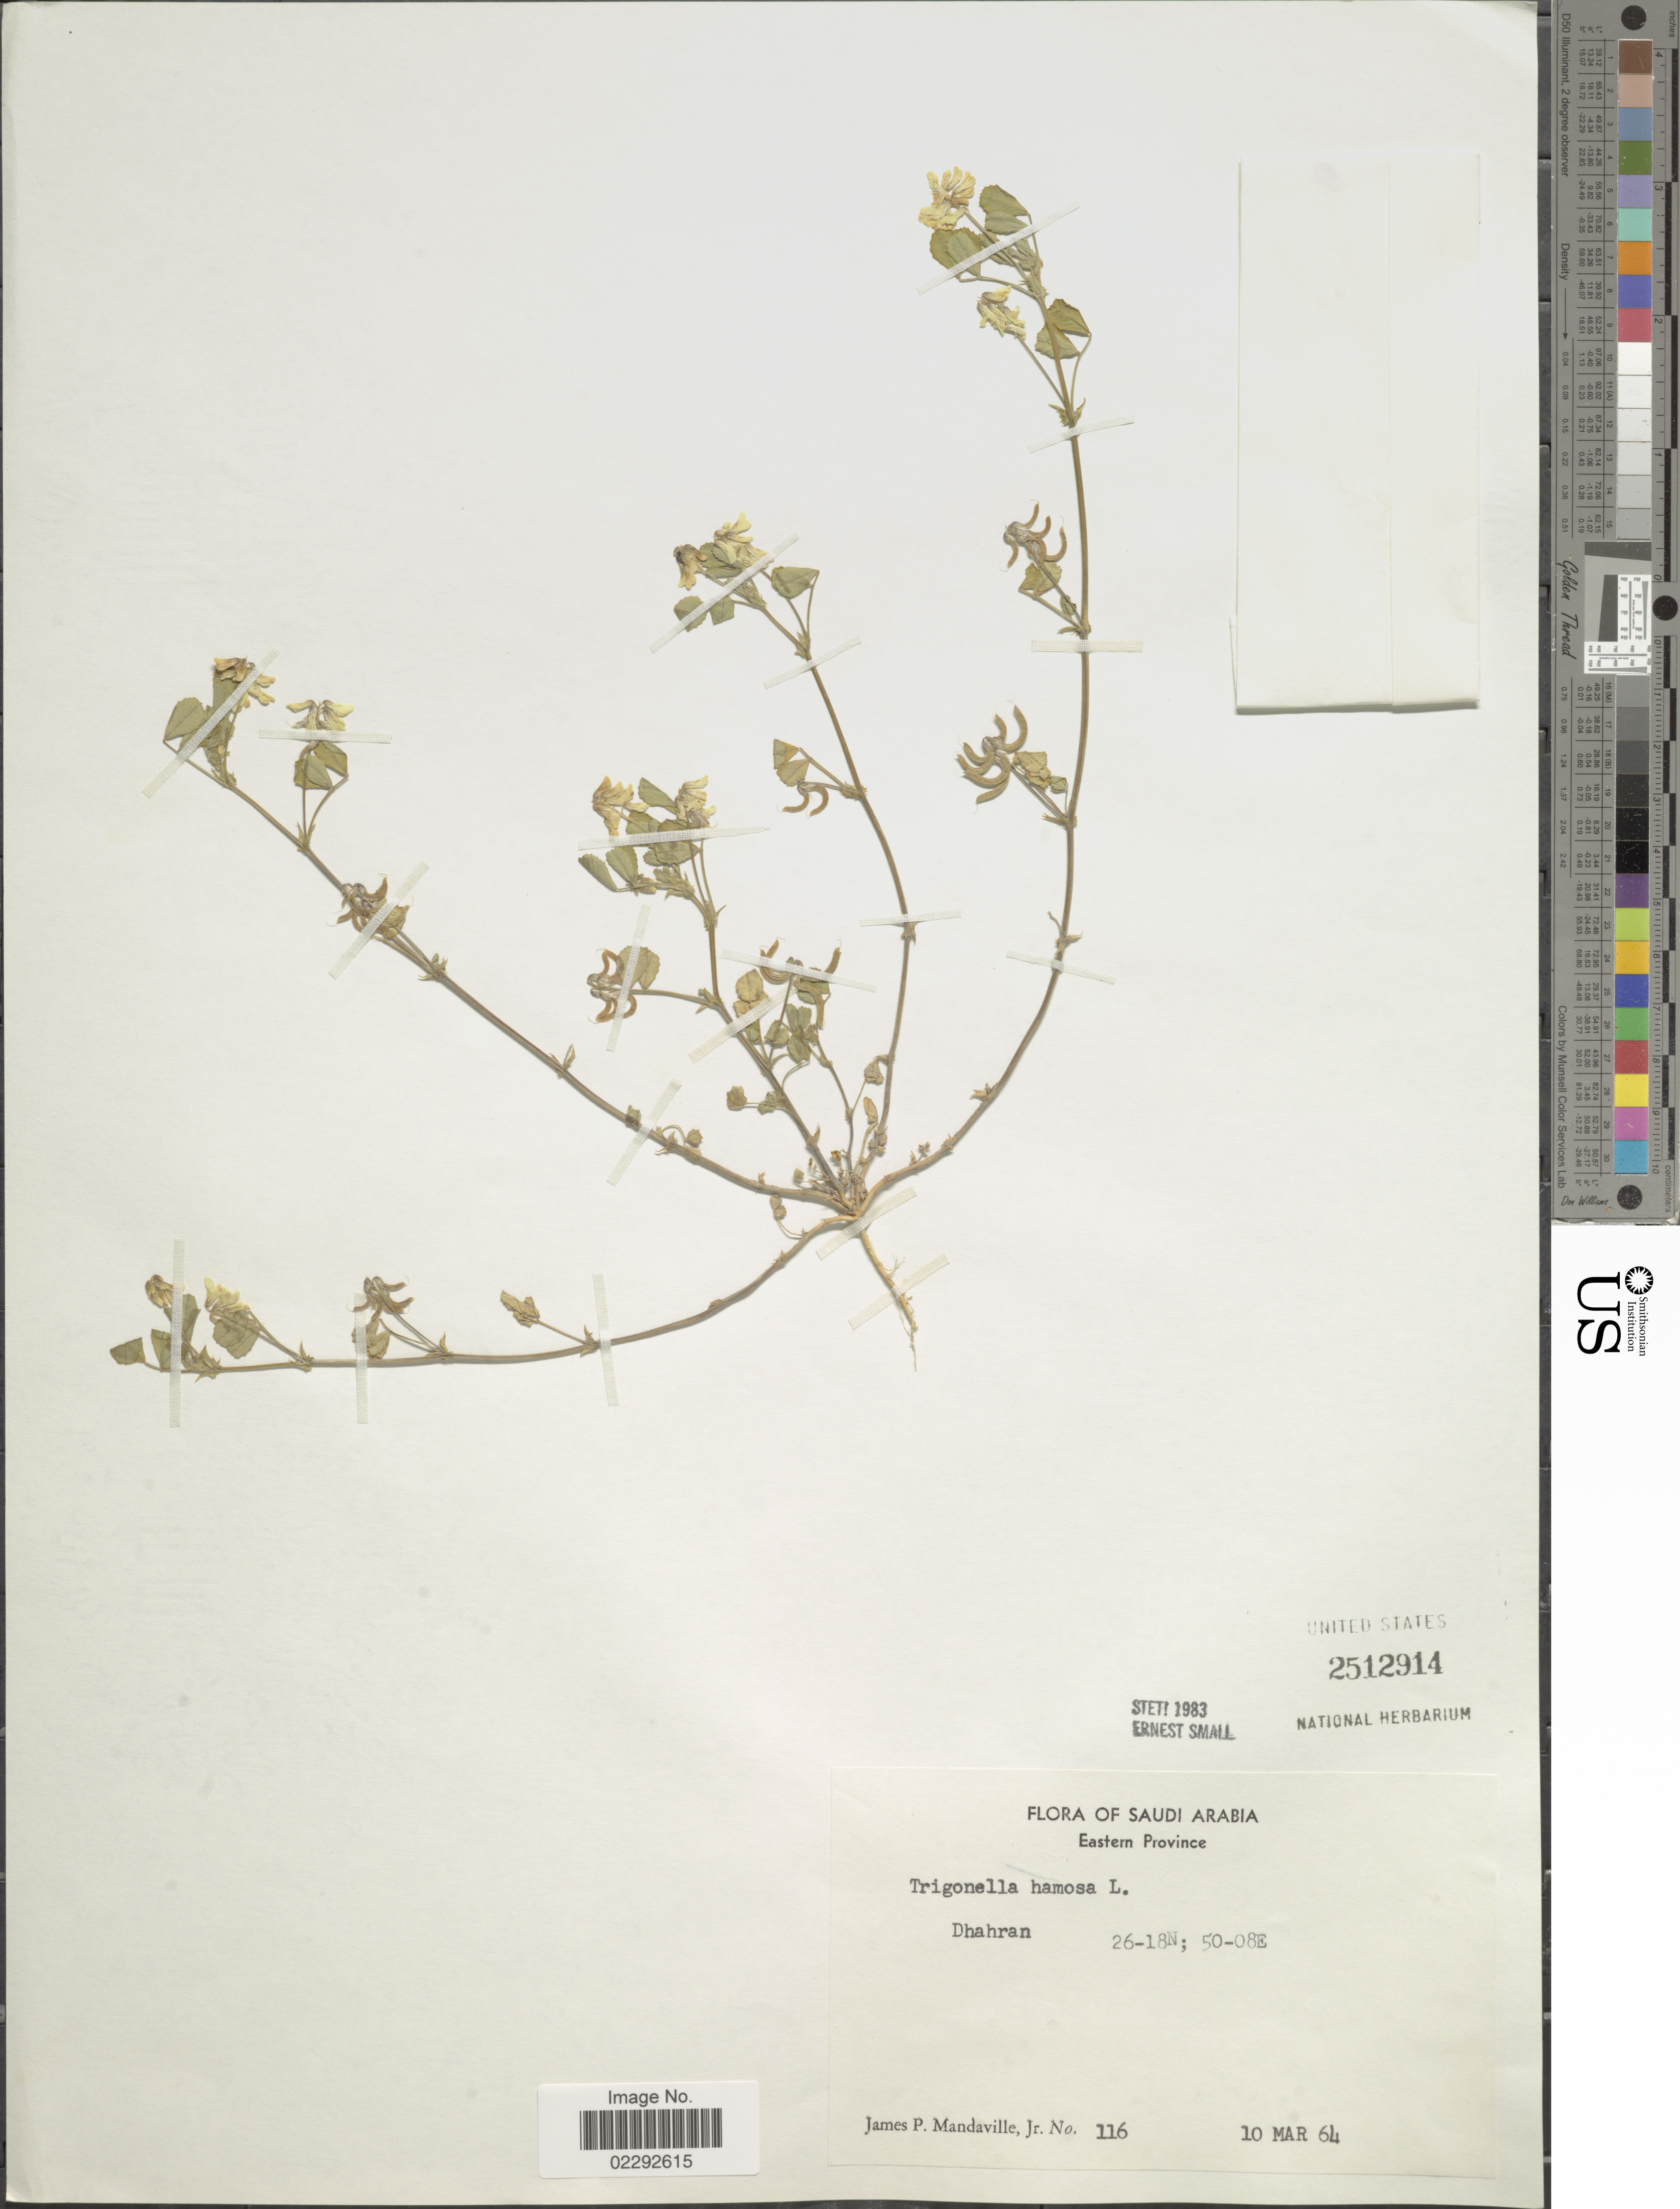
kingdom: Plantae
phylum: Tracheophyta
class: Magnoliopsida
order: Fabales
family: Fabaceae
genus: Trigonella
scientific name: Trigonella hamosa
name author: Del. ex Smith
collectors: J. Mandaville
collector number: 116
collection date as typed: Transcribed d/m/y: 10/3/64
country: Saudi Arabia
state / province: Ash Sharqiyah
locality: Eastern Province. Dhahran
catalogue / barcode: US 2512914